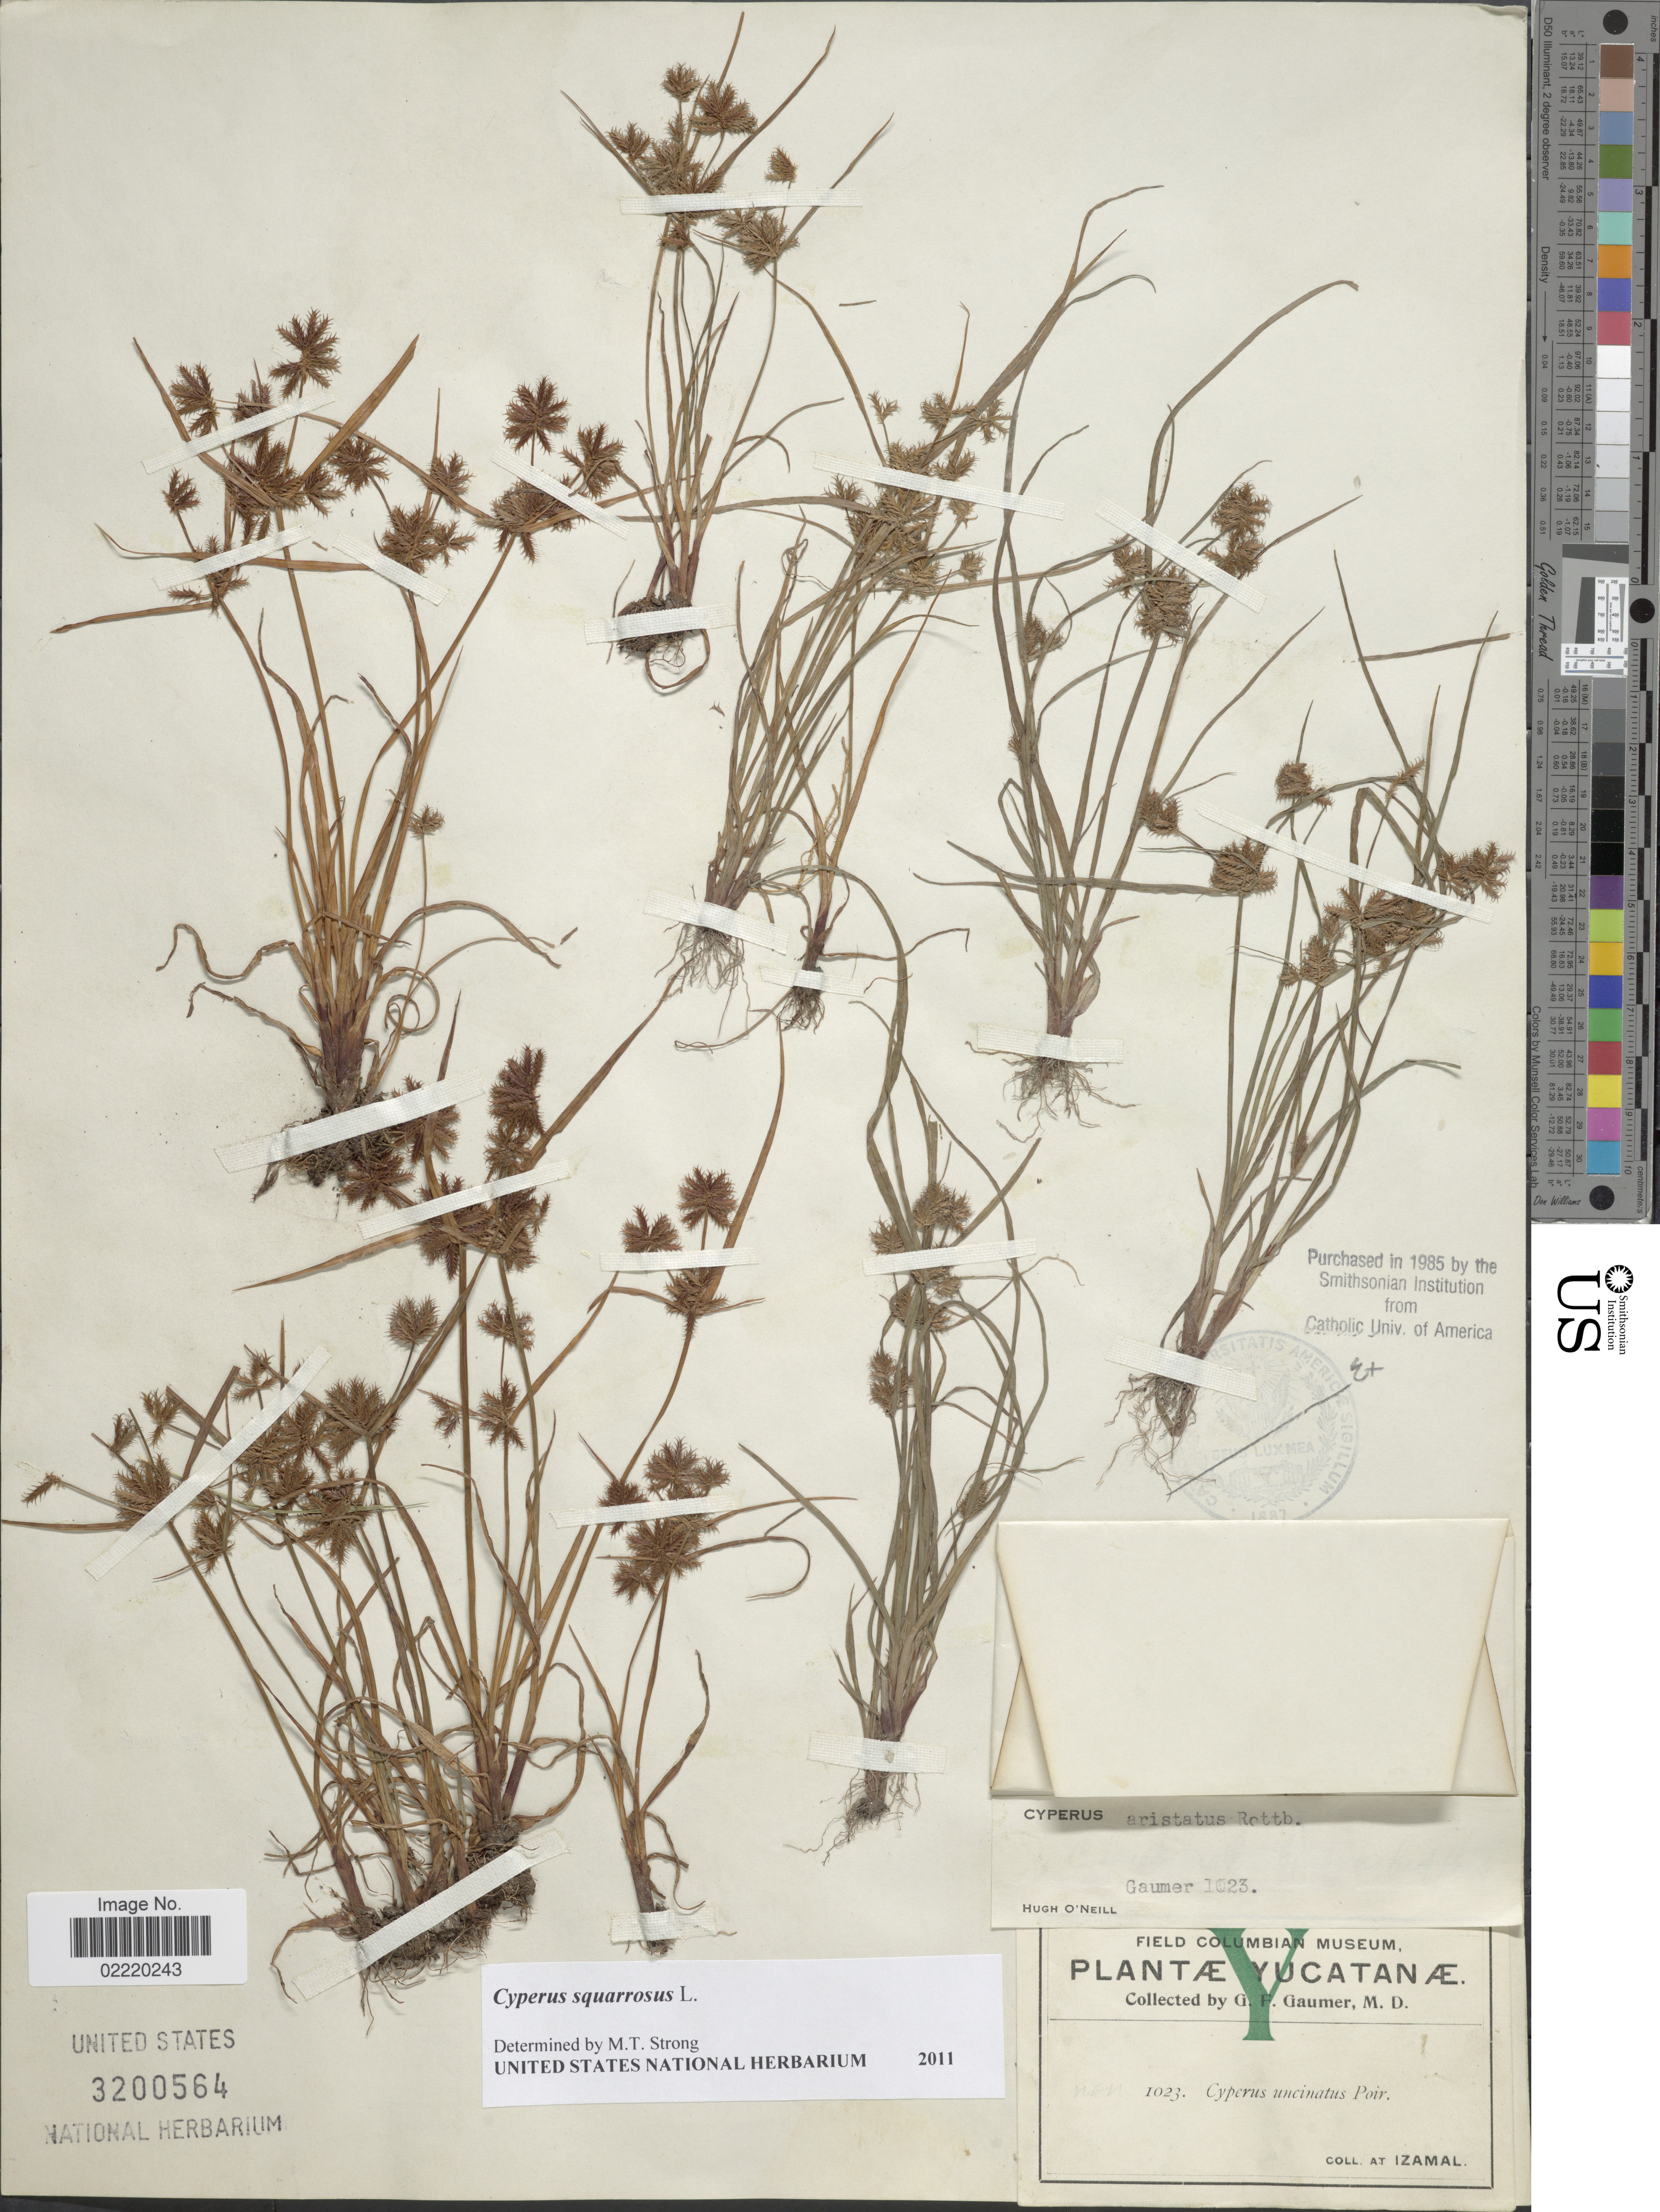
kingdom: Plantae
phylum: Tracheophyta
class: Liliopsida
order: Poales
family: Cyperaceae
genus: Cyperus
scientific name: Cyperus squarrosus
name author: L.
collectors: G. F. Gaumer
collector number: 1023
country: Mexico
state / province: Yucatán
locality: Yucatanae, at izamal.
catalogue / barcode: US 3200564